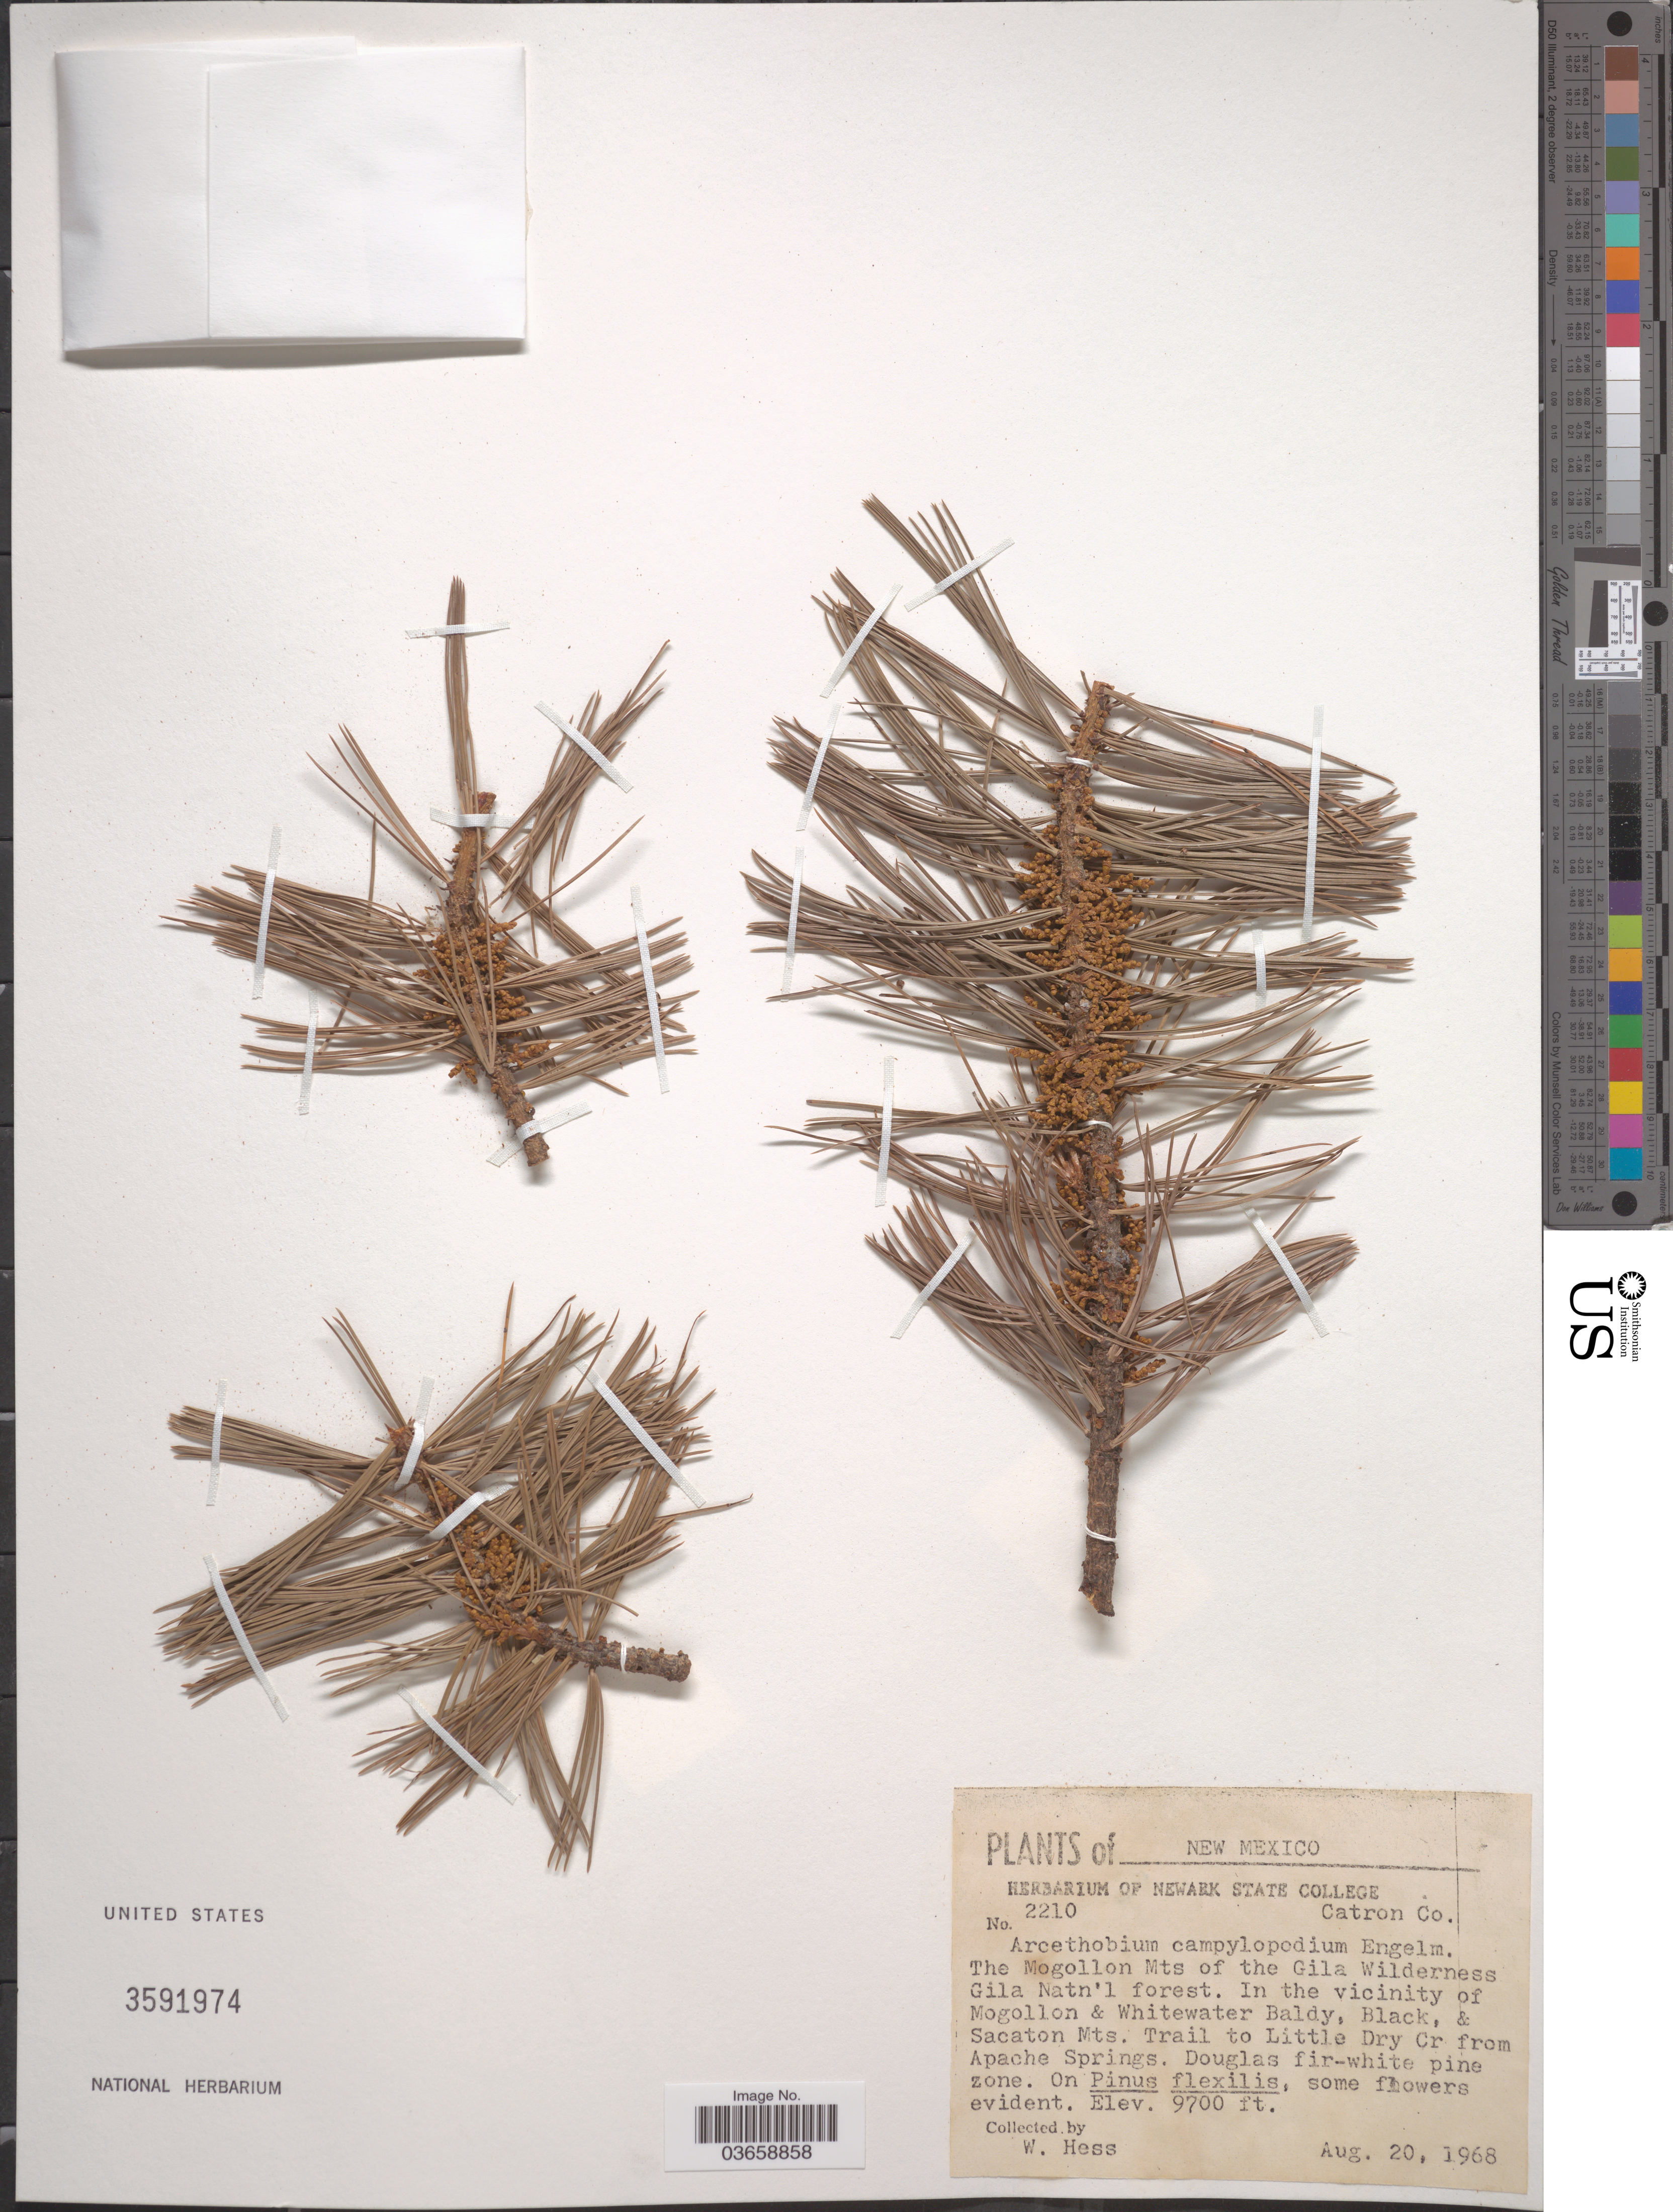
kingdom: Plantae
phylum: Tracheophyta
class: Magnoliopsida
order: Santalales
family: Viscaceae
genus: Arceuthobium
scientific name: Arceuthobium campylopodum f. divaricatum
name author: (Engelm.) L.S. Gill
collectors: W. Hess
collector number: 2210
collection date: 1968-08-20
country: United States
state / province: New Mexico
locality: Catron Co. The Mogollon Mts of the Gila Wilderness Gila Natn'l forest. In the vicinity of Mogollon & Whitewater Baldy, Black, & Sacaton Mts. Trail to Little Dry Cr from Apache Springs.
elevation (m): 2957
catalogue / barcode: US 3591974